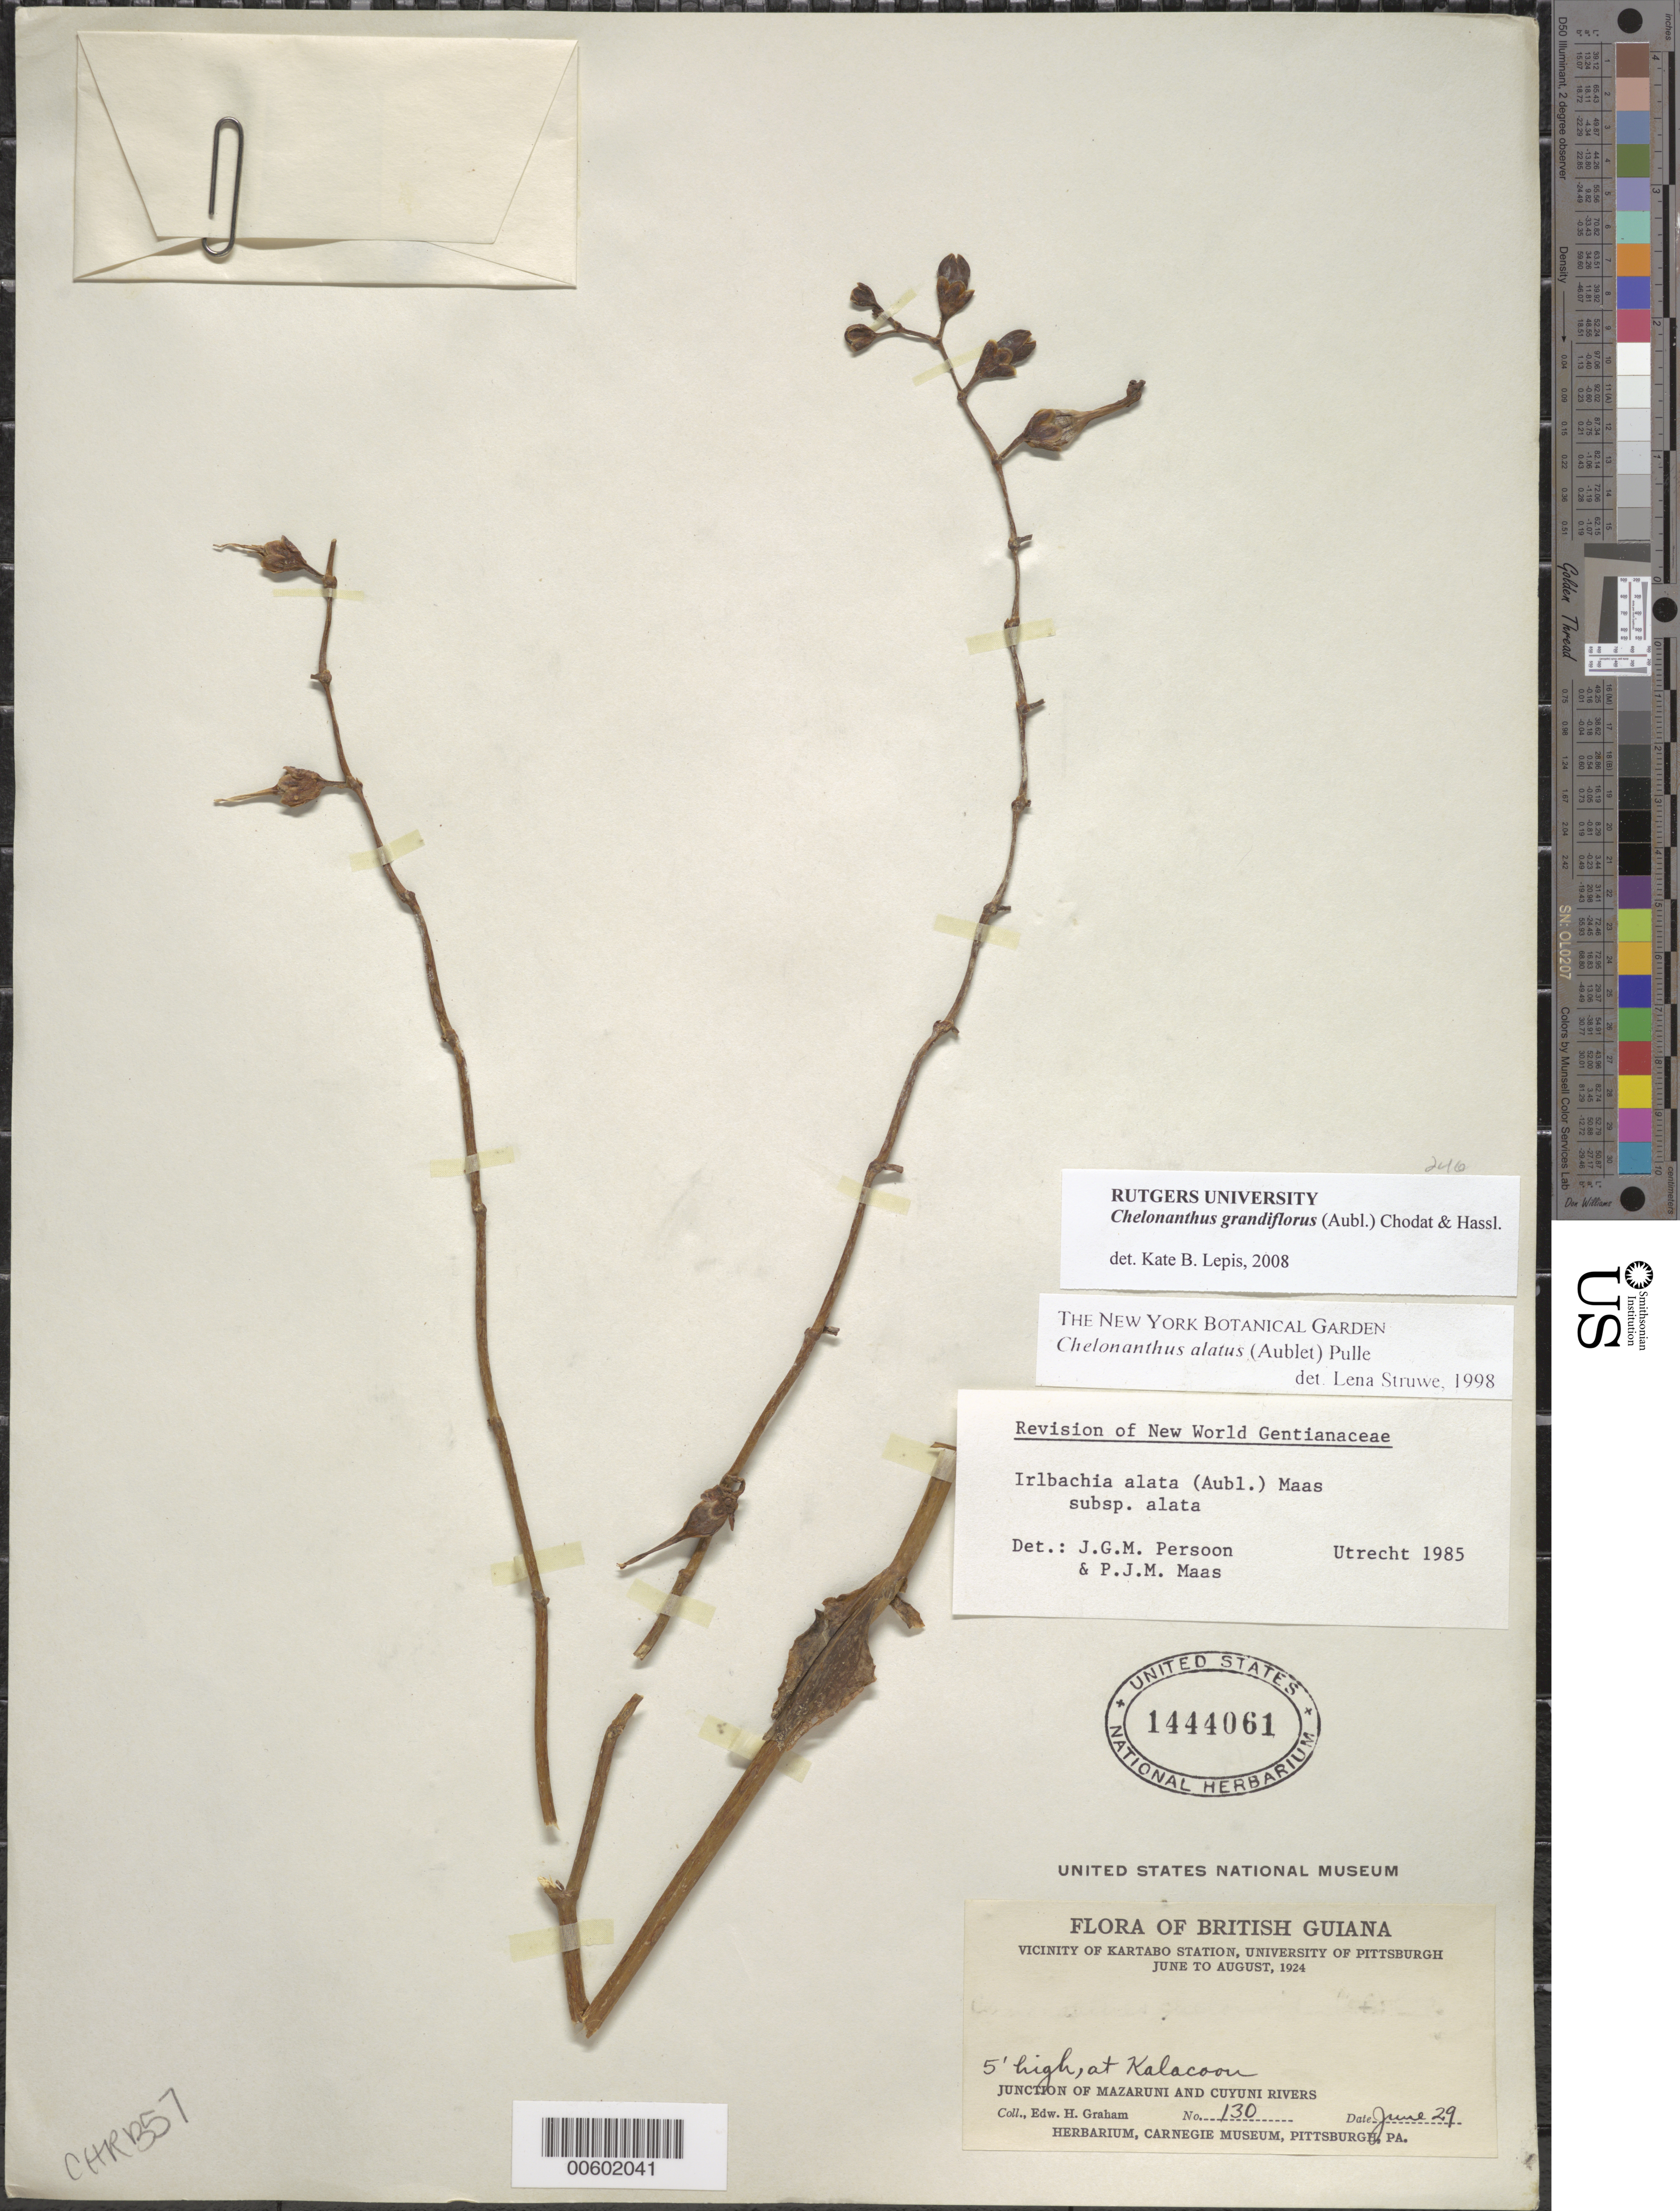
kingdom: Plantae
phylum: Tracheophyta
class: Magnoliopsida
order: Gentianales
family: Gentianaceae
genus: Chelonanthus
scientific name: Chelonanthus grandiflorus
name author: (Aubl.) Chodat & Hassl.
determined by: Lepis, Kate B.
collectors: E. H. Graham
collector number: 130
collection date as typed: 29-Jun-24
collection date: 1924-06-29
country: Guyana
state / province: Cuyuni-Mazaruni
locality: Kalakun, junct. of Mazaruni and Cuyuni rivers, vic. of Kartabo Station (Kalacoon on label)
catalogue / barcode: US 1444061